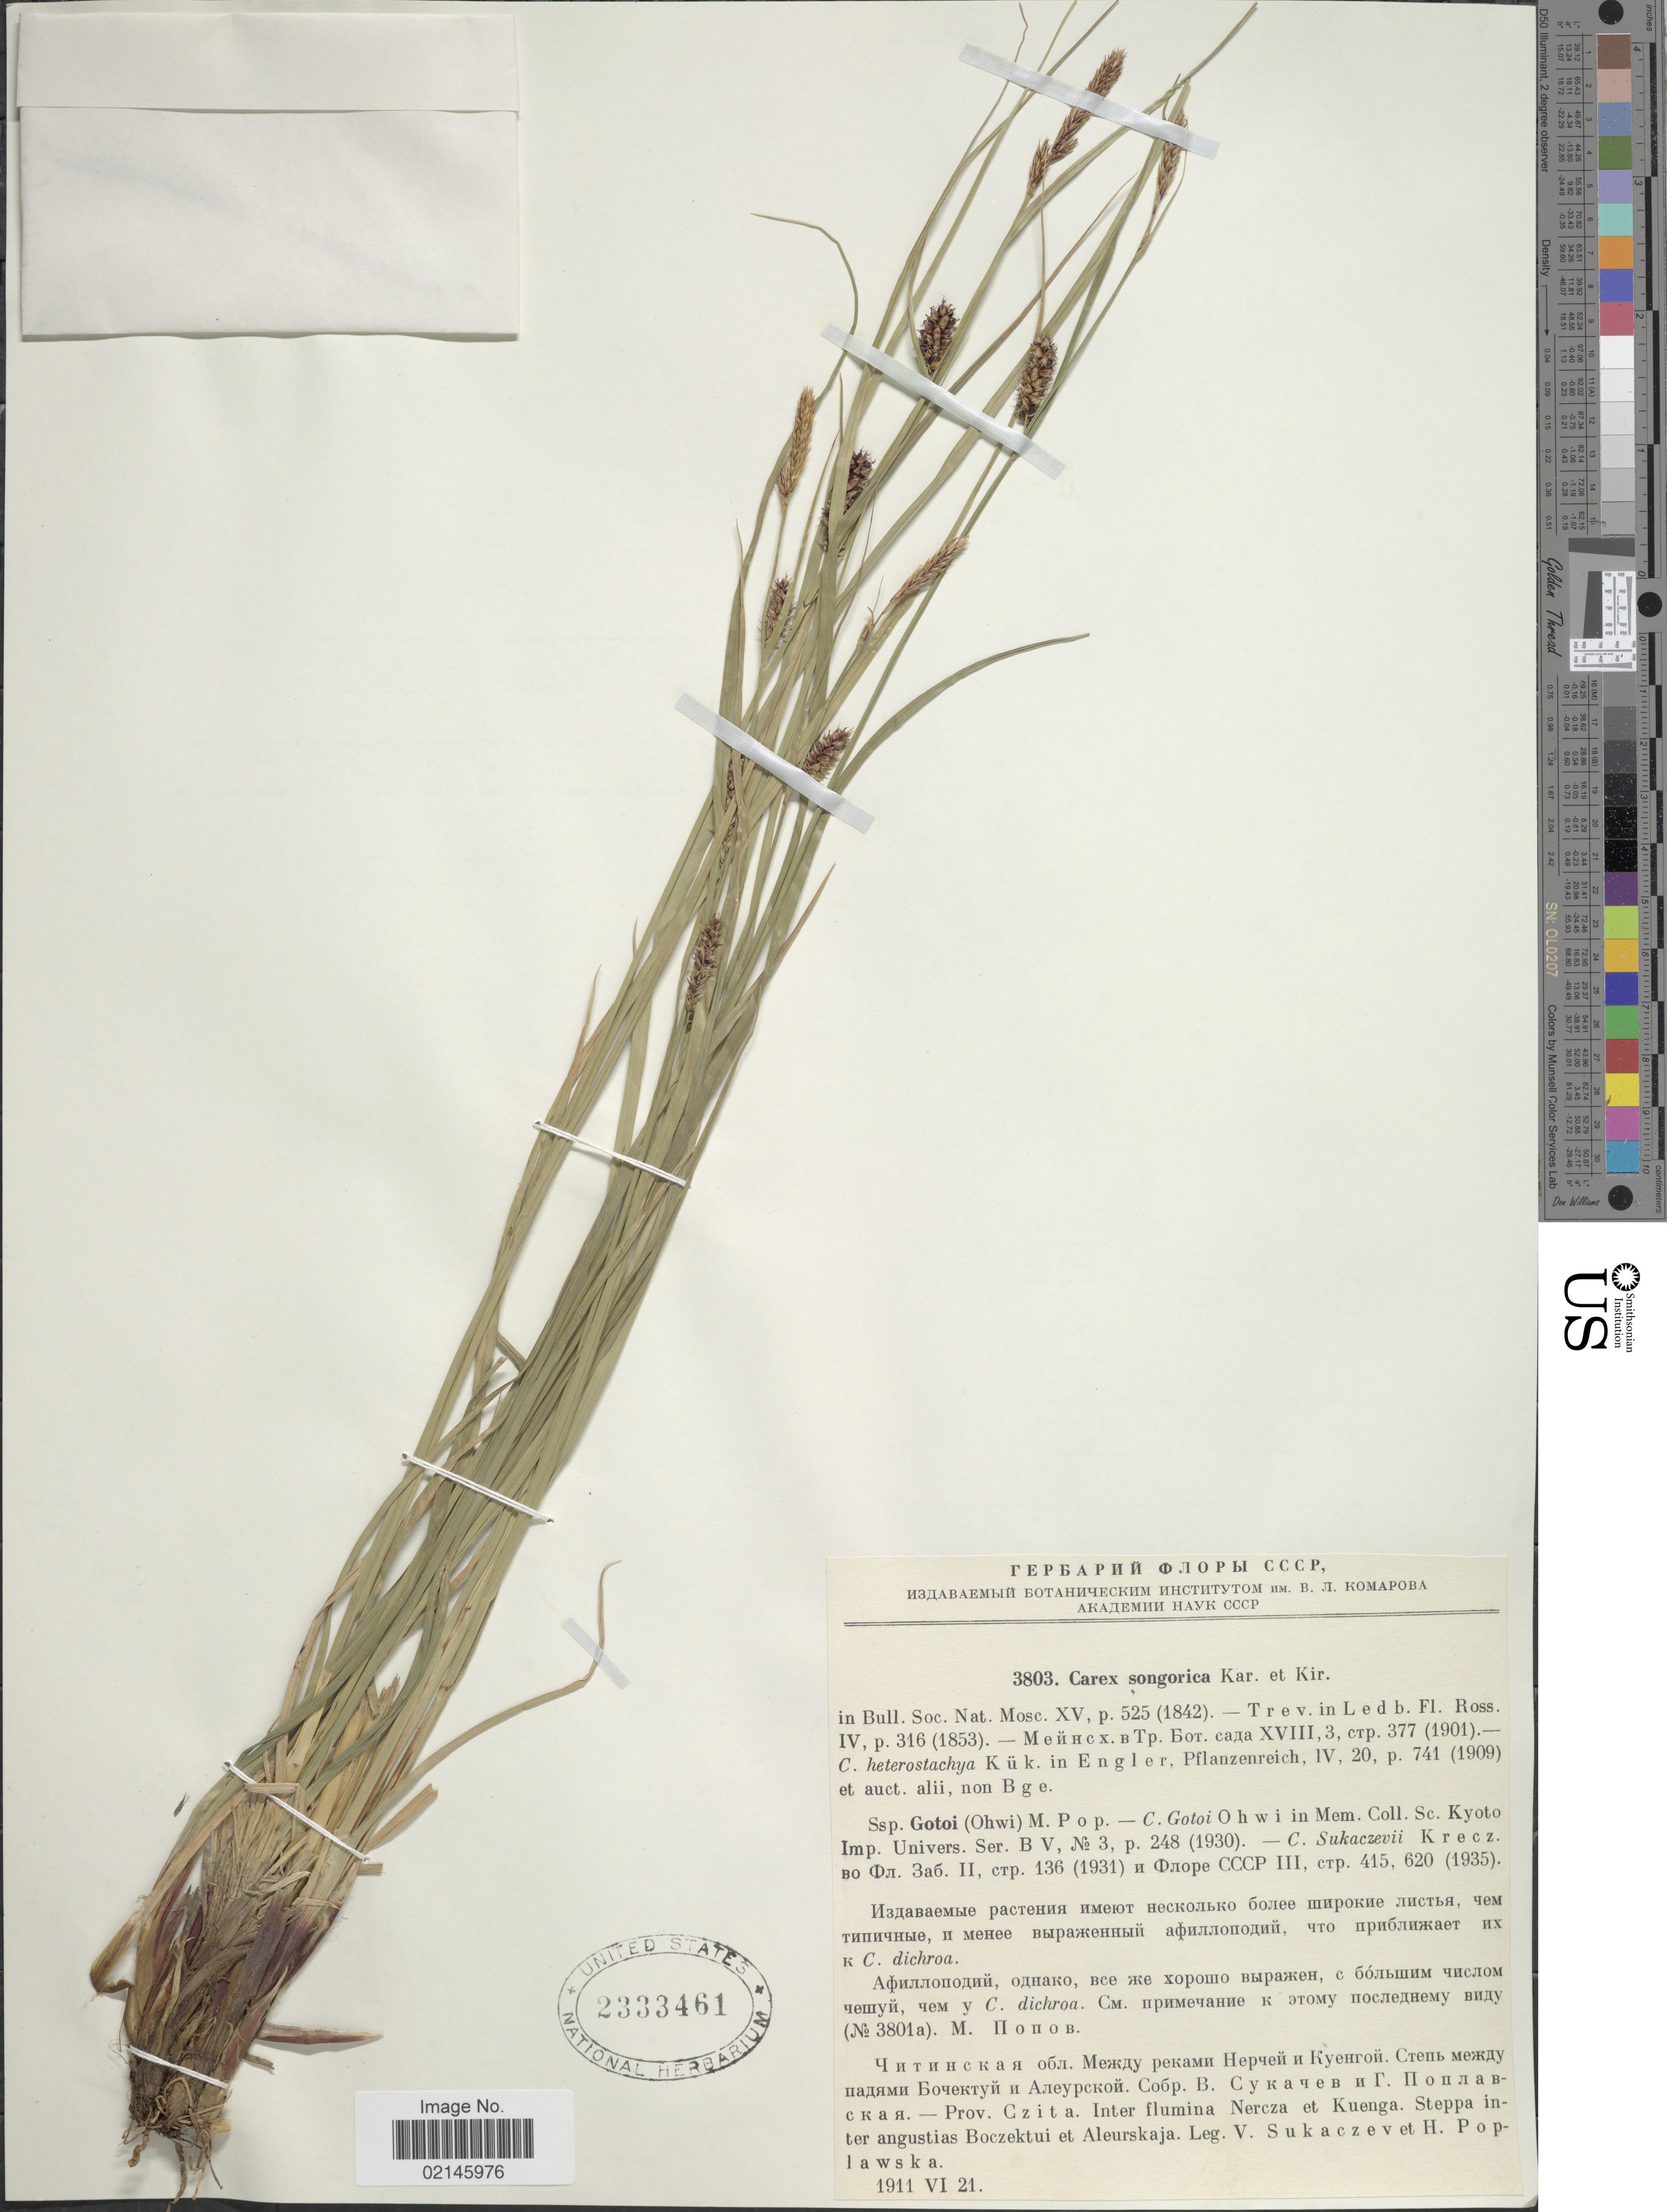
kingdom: Plantae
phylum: Tracheophyta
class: Liliopsida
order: Poales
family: Cyperaceae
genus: Carex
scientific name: Carex songorica Kar. & Kir., nom. illeg.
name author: Kar. & Kir.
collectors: V. Sukaczev & H. Poplawska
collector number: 3803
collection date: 1911-06-21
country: Russian Federation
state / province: Zabaykalsky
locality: Prov. Czita. Inter flumina Nercza et Kuenga. Steppa inter angustias Boczektui et Aleurskaja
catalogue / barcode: US 2333461